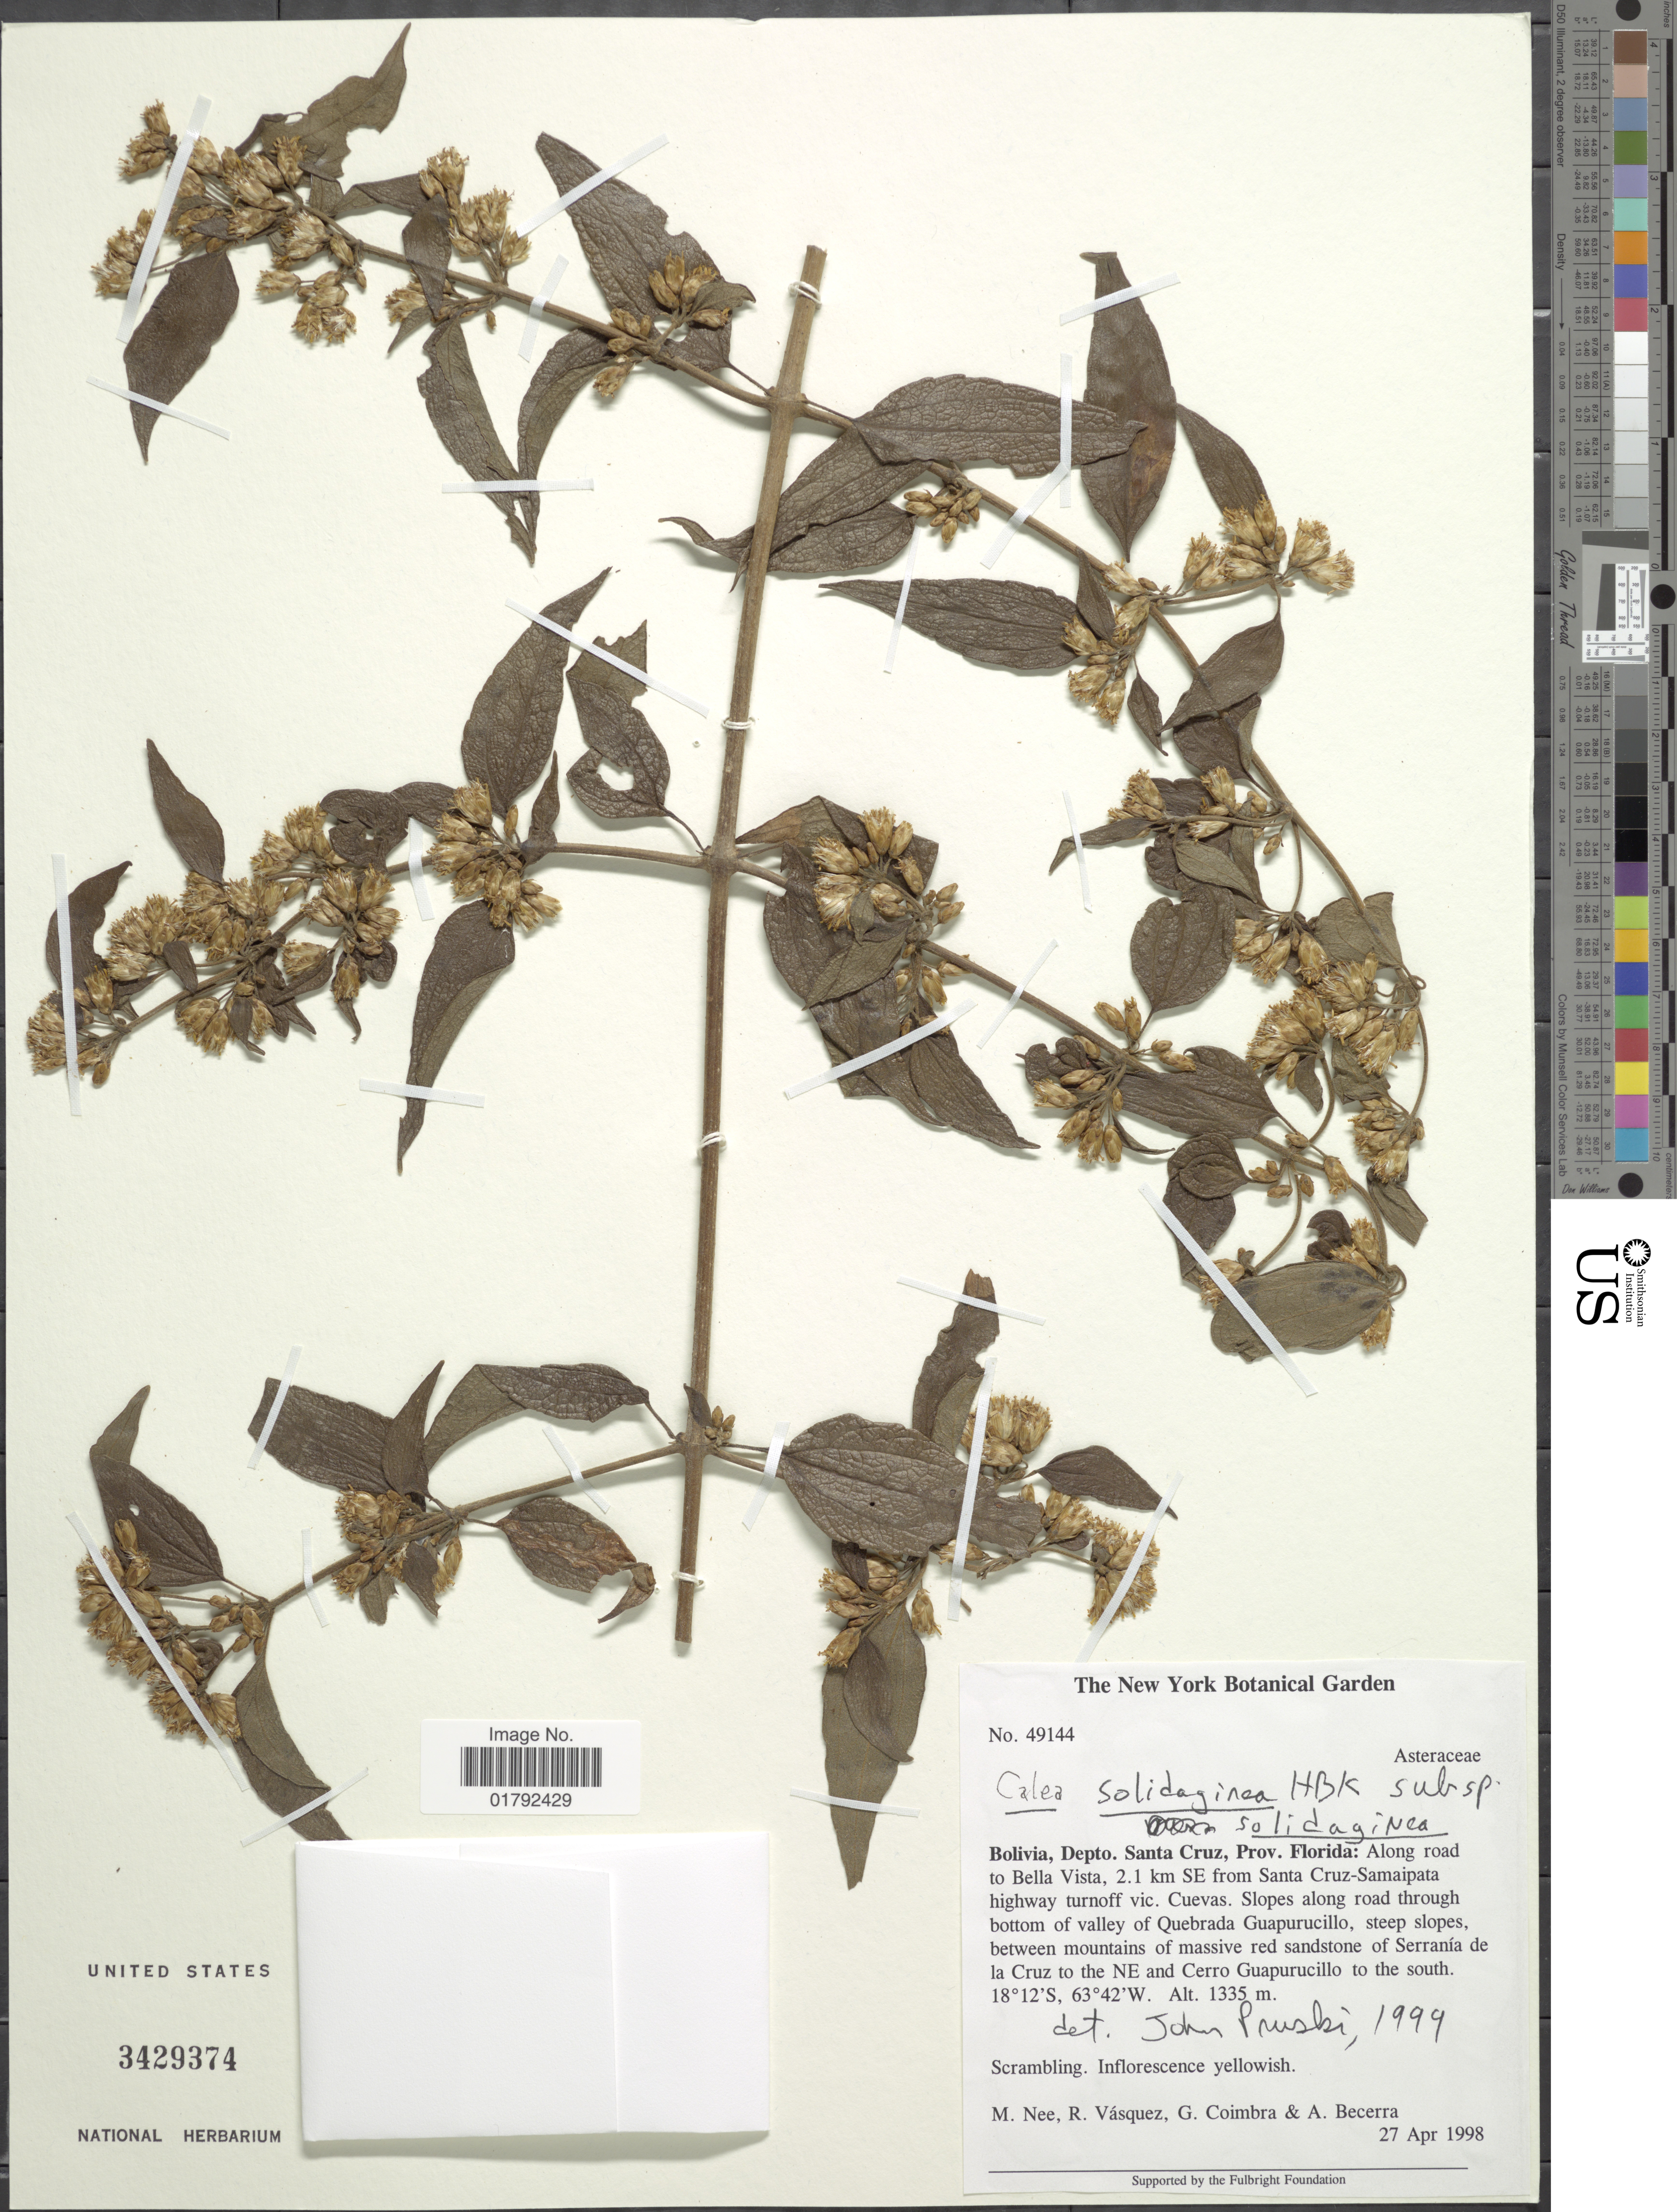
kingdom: Plantae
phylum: Tracheophyta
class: Magnoliopsida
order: Asterales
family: Asteraceae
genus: Calea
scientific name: Calea solidaginea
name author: Kunth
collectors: M. Nee, R. Vásquez, G. Coimbra & A. Becerra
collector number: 49144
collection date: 1998-04-27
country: Bolivia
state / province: Santa Cruz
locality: Prov. Florida: along road to Bella Vista, 2.1 km SE from Santa Cruz-Samaipata highway turnoff vic. Cuevas, slopes along road through bottom of valley of Quebrada Guapurucillo, steep slopes, between mountains of massive red sandstone of serrania de la Cruz to theNE and Cerro Guapurucillo to the south.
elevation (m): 1335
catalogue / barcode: US 3429374